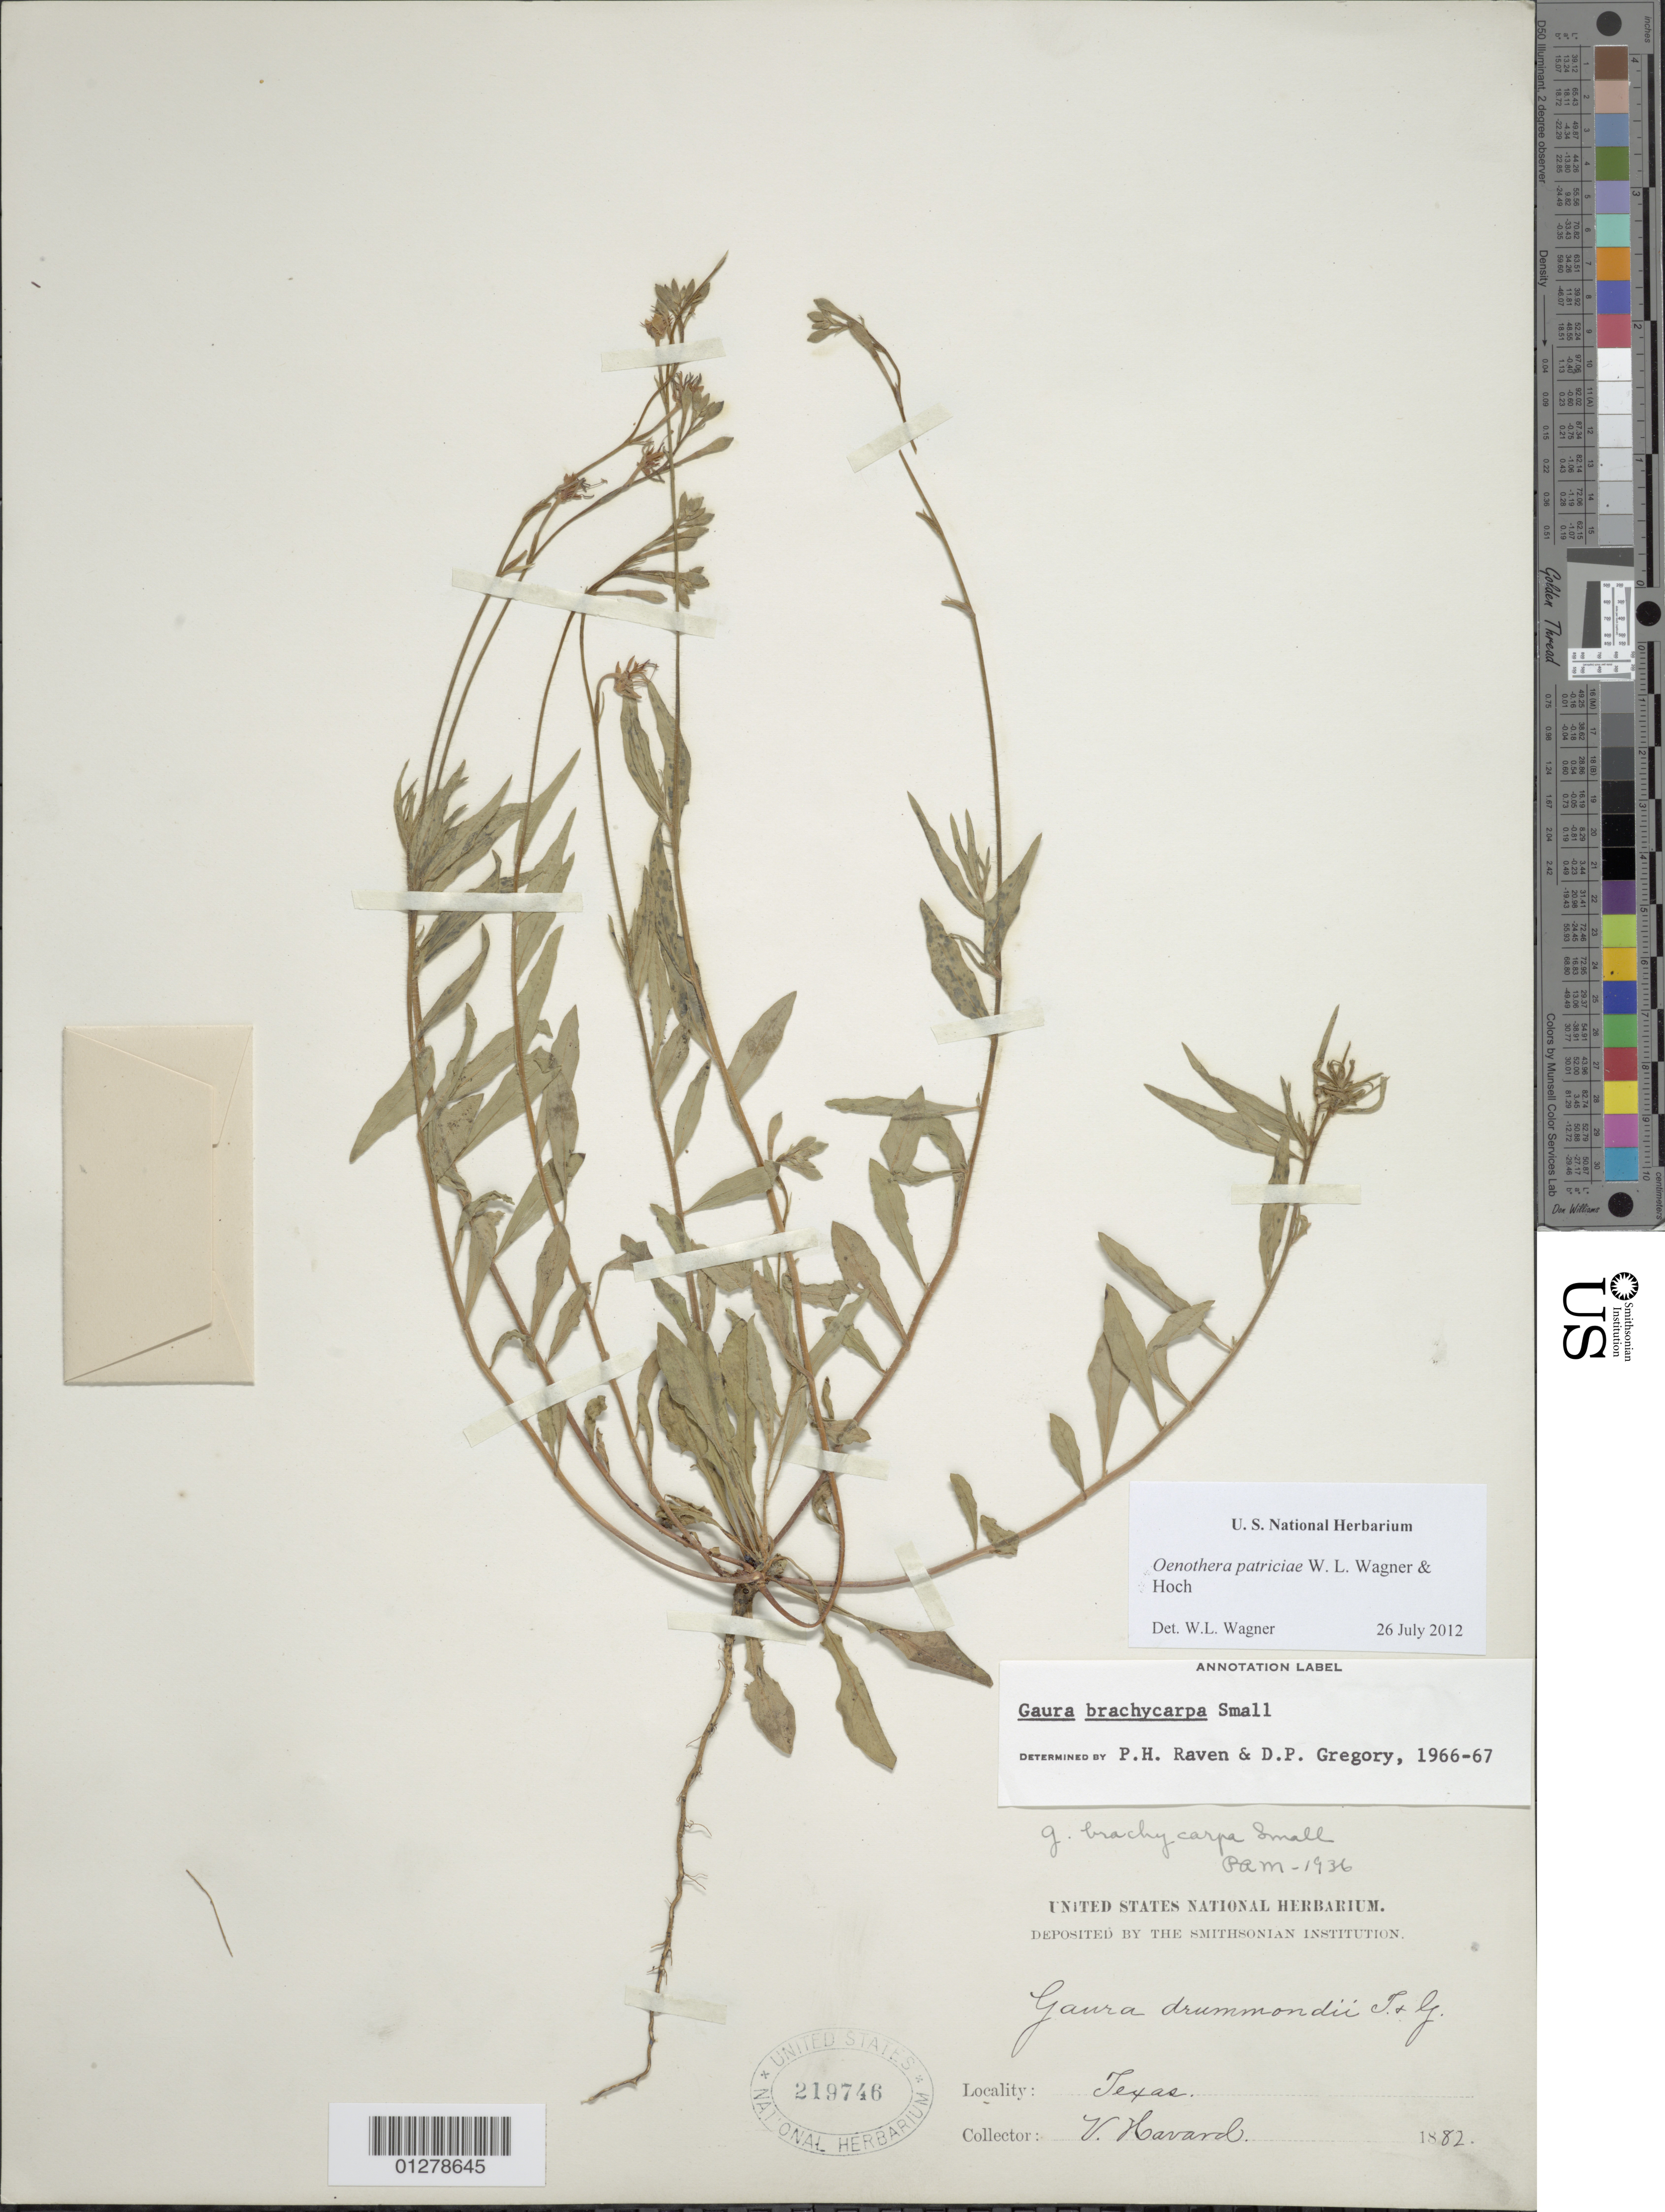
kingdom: Plantae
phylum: Tracheophyta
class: Magnoliopsida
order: Myrtales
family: Onagraceae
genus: Oenothera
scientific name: Oenothera patriciae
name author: W.L. Wagner & Hoch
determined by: Wagner, W. L., (BOT), Smithsonian Institution - National Museum of Natural History (UNITED STATES)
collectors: V. Havard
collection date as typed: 1882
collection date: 1882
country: United States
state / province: Texas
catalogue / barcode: US 219746